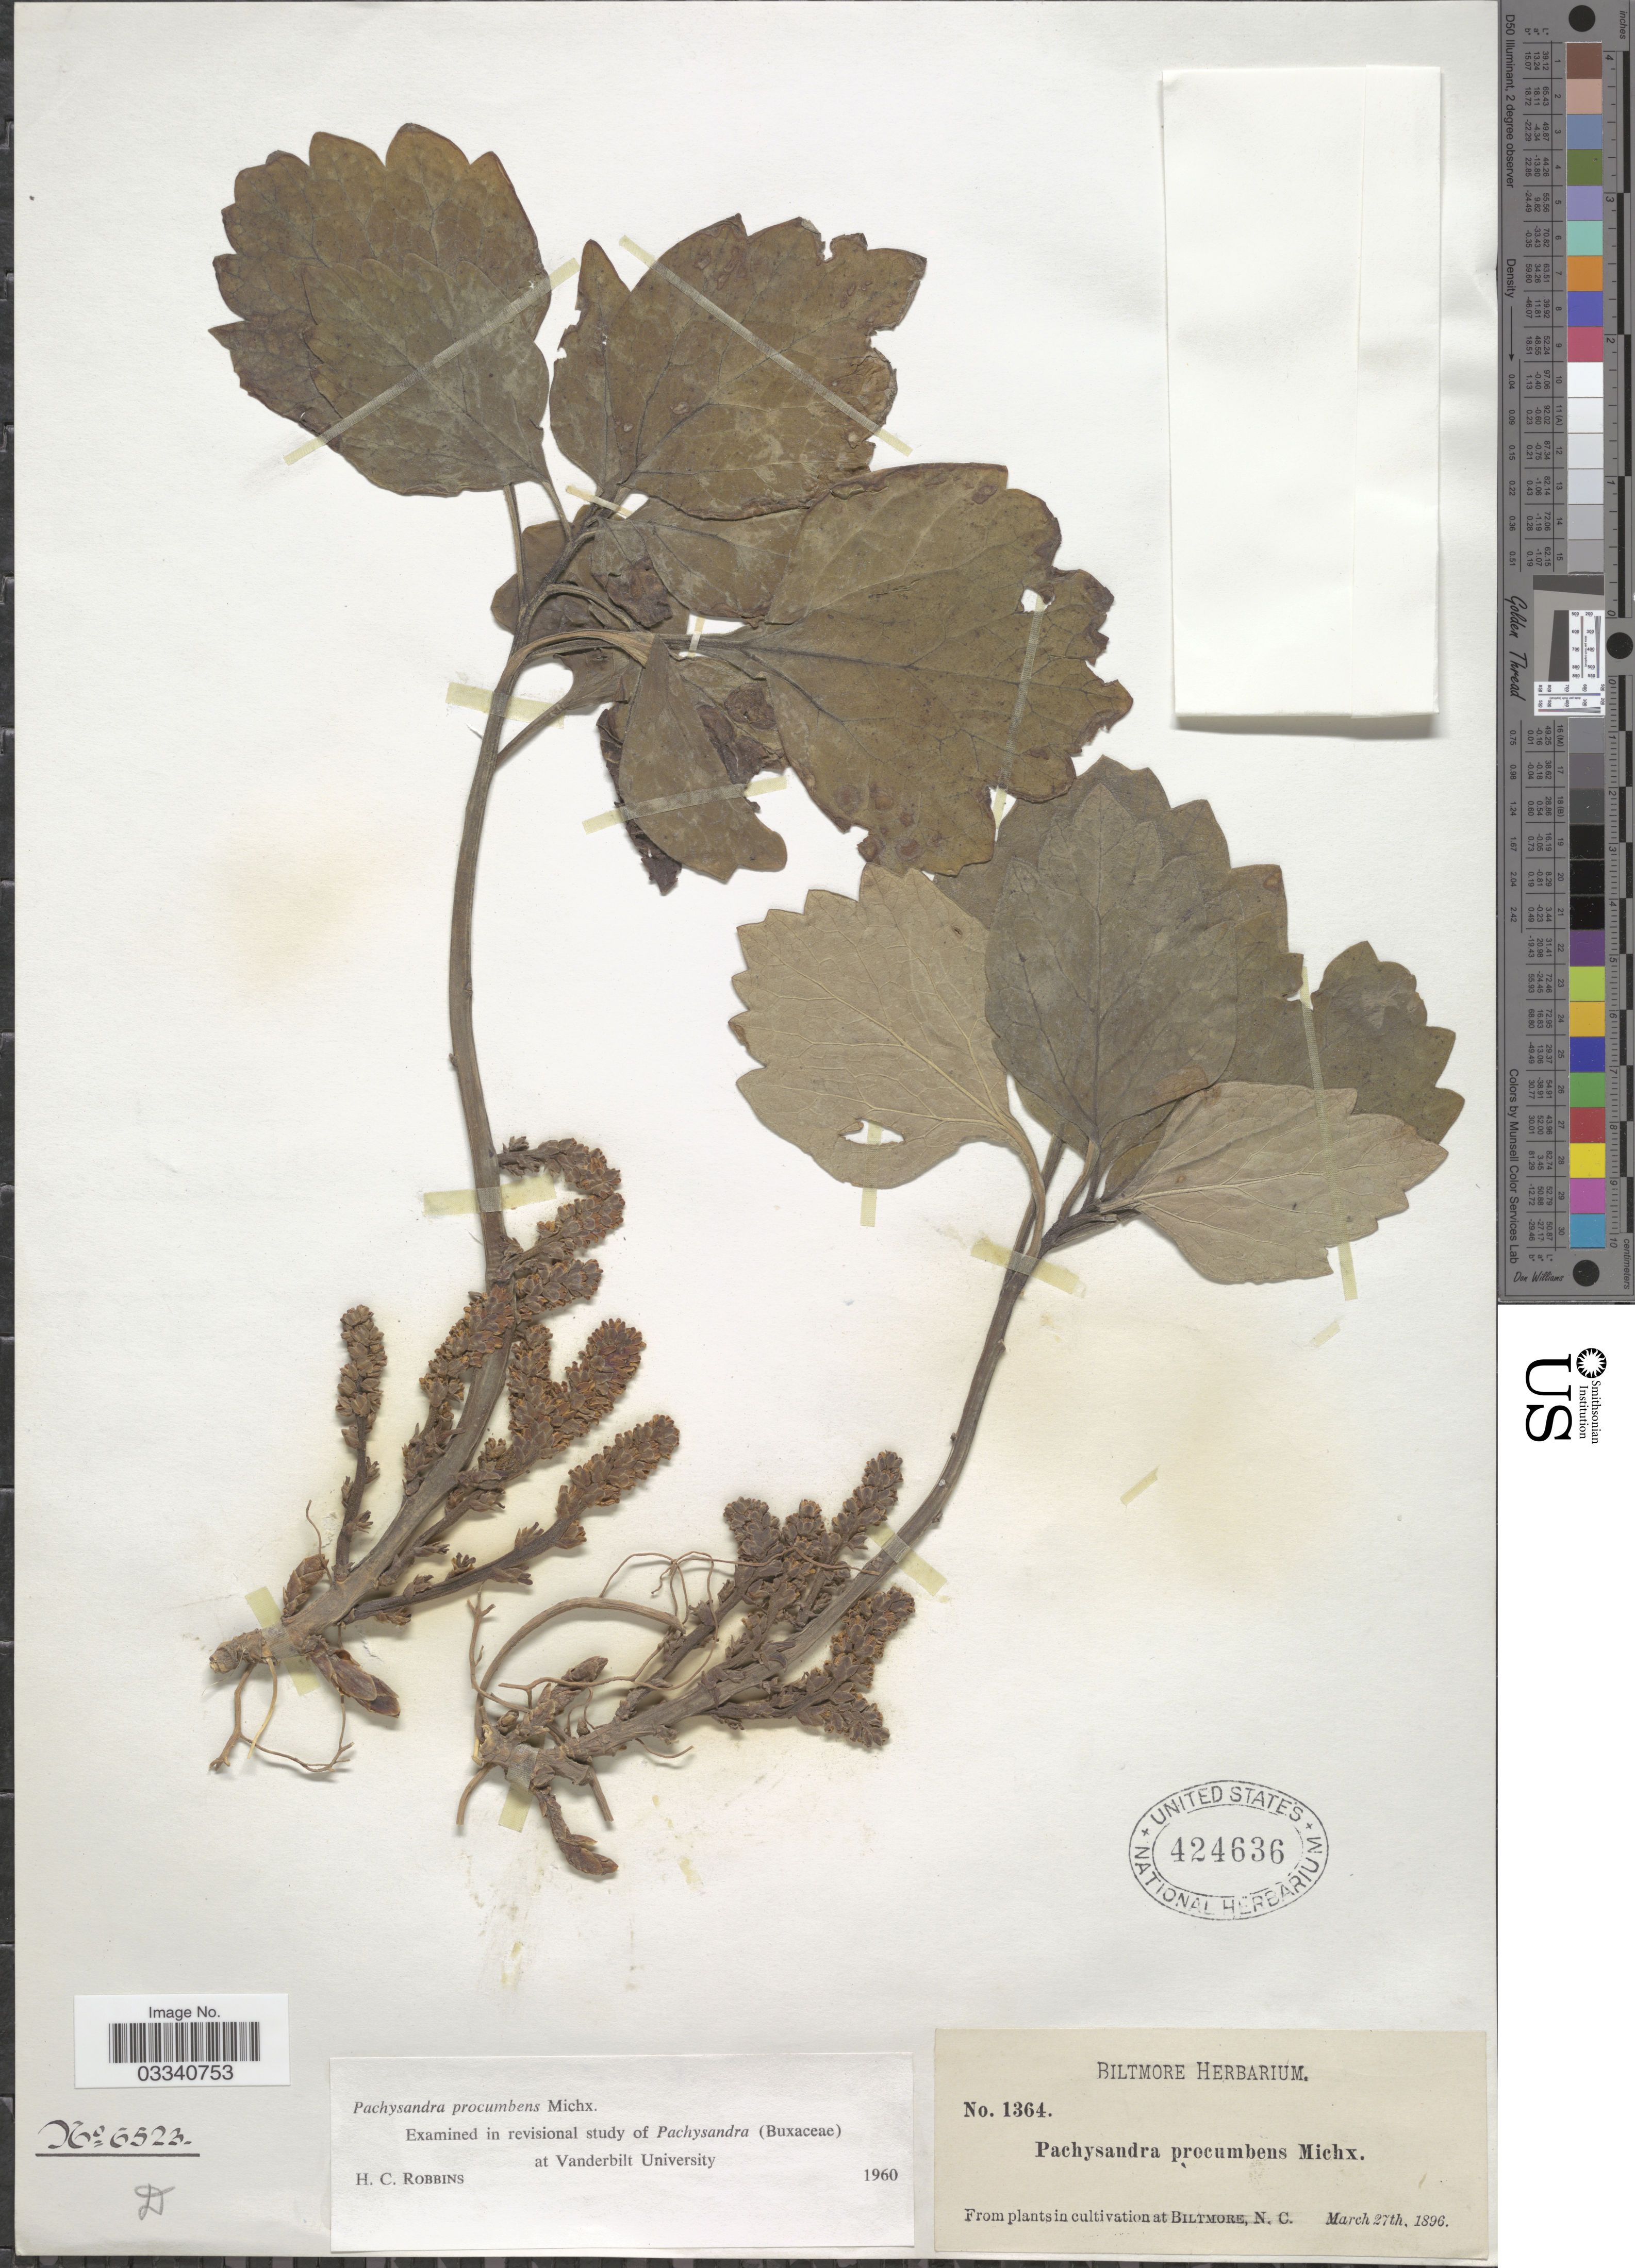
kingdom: Plantae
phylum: Tracheophyta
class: Magnoliopsida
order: Buxales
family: Buxaceae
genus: Pachysandra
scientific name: Pachysandra procumbens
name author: Michx.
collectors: ex herb. Biltmore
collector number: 1364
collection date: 1896-03-27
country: United States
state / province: North Carolina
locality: In cultivation at Biltmore.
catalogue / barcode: US 424636